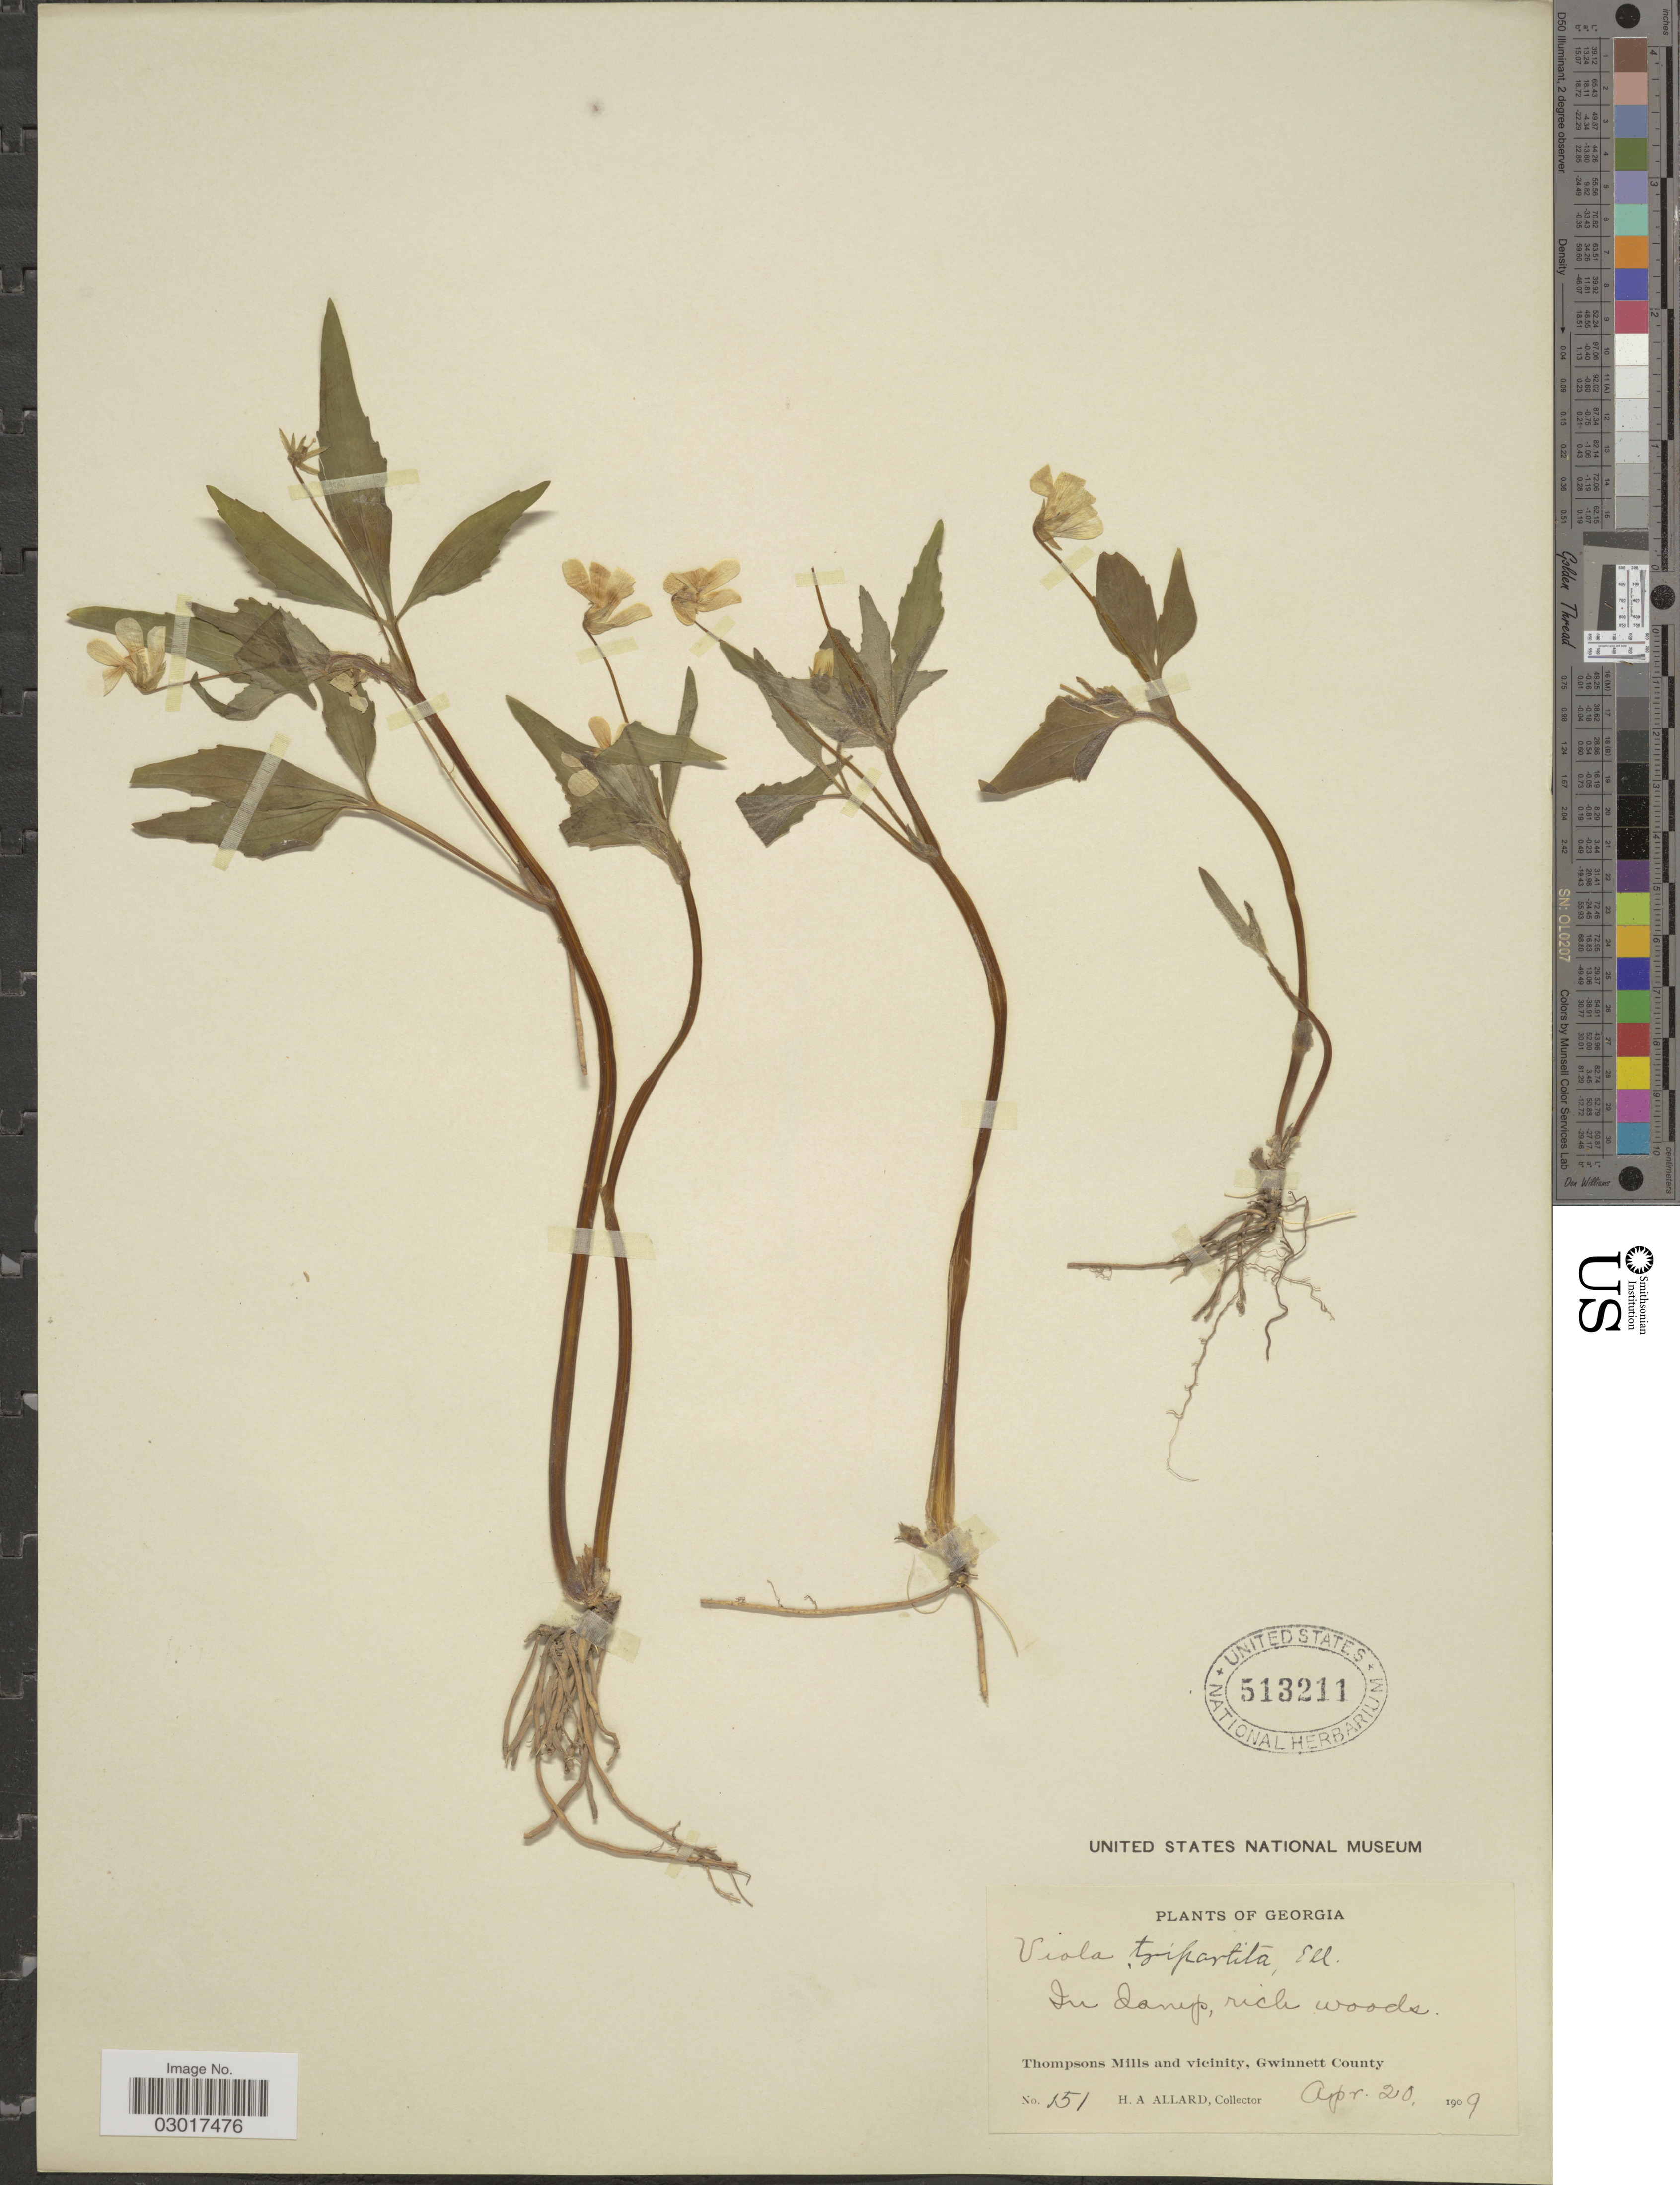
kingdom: Plantae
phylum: Tracheophyta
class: Magnoliopsida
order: Malpighiales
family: Violaceae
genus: Viola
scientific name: Viola tripartita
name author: Elliott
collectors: H. A. Allard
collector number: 151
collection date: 1909-04-20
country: United States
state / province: Georgia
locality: Thompsons Mills and vicinity, Gwinnett County.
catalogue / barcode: US 513211